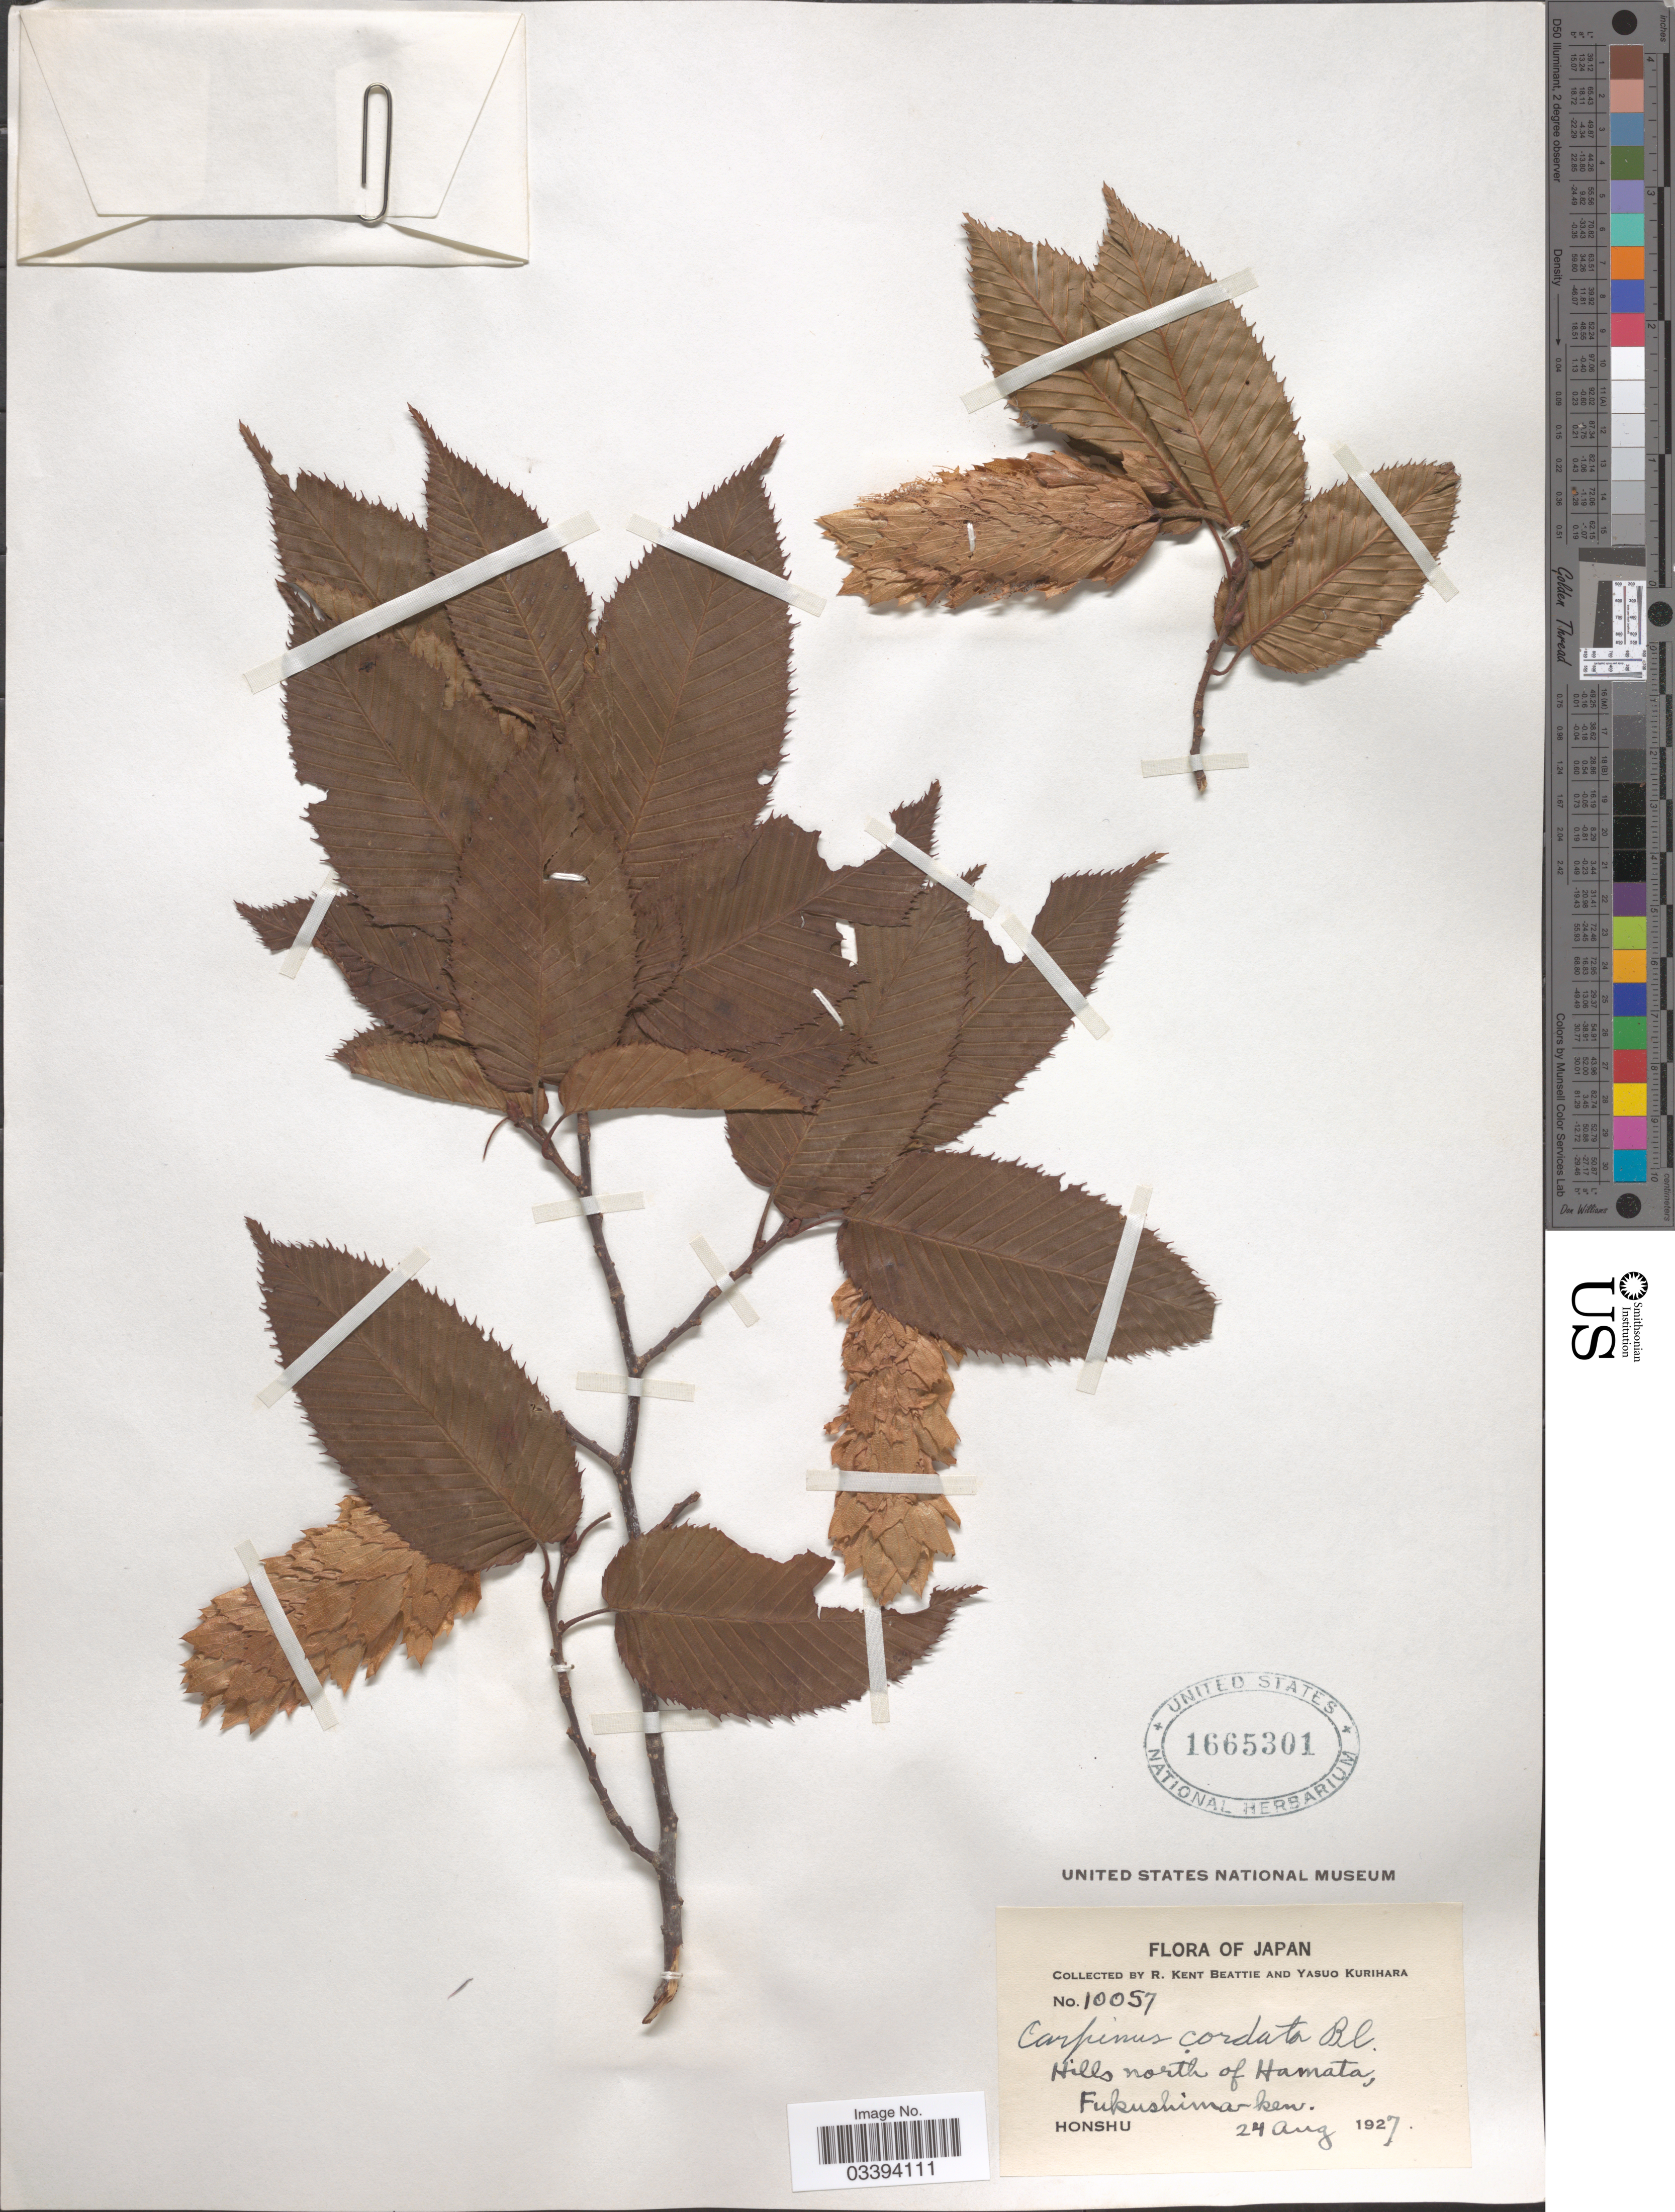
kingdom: Plantae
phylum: Tracheophyta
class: Magnoliopsida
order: Fagales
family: Betulaceae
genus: Carpinus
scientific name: Carpinus cordata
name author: Blume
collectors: R. K. Beattie & Y. Kurihara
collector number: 10057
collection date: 1927-08-24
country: Japan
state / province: Hukusima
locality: Hills north of Hamata, Fukushima-ken. Honshu.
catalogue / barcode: US 1665301